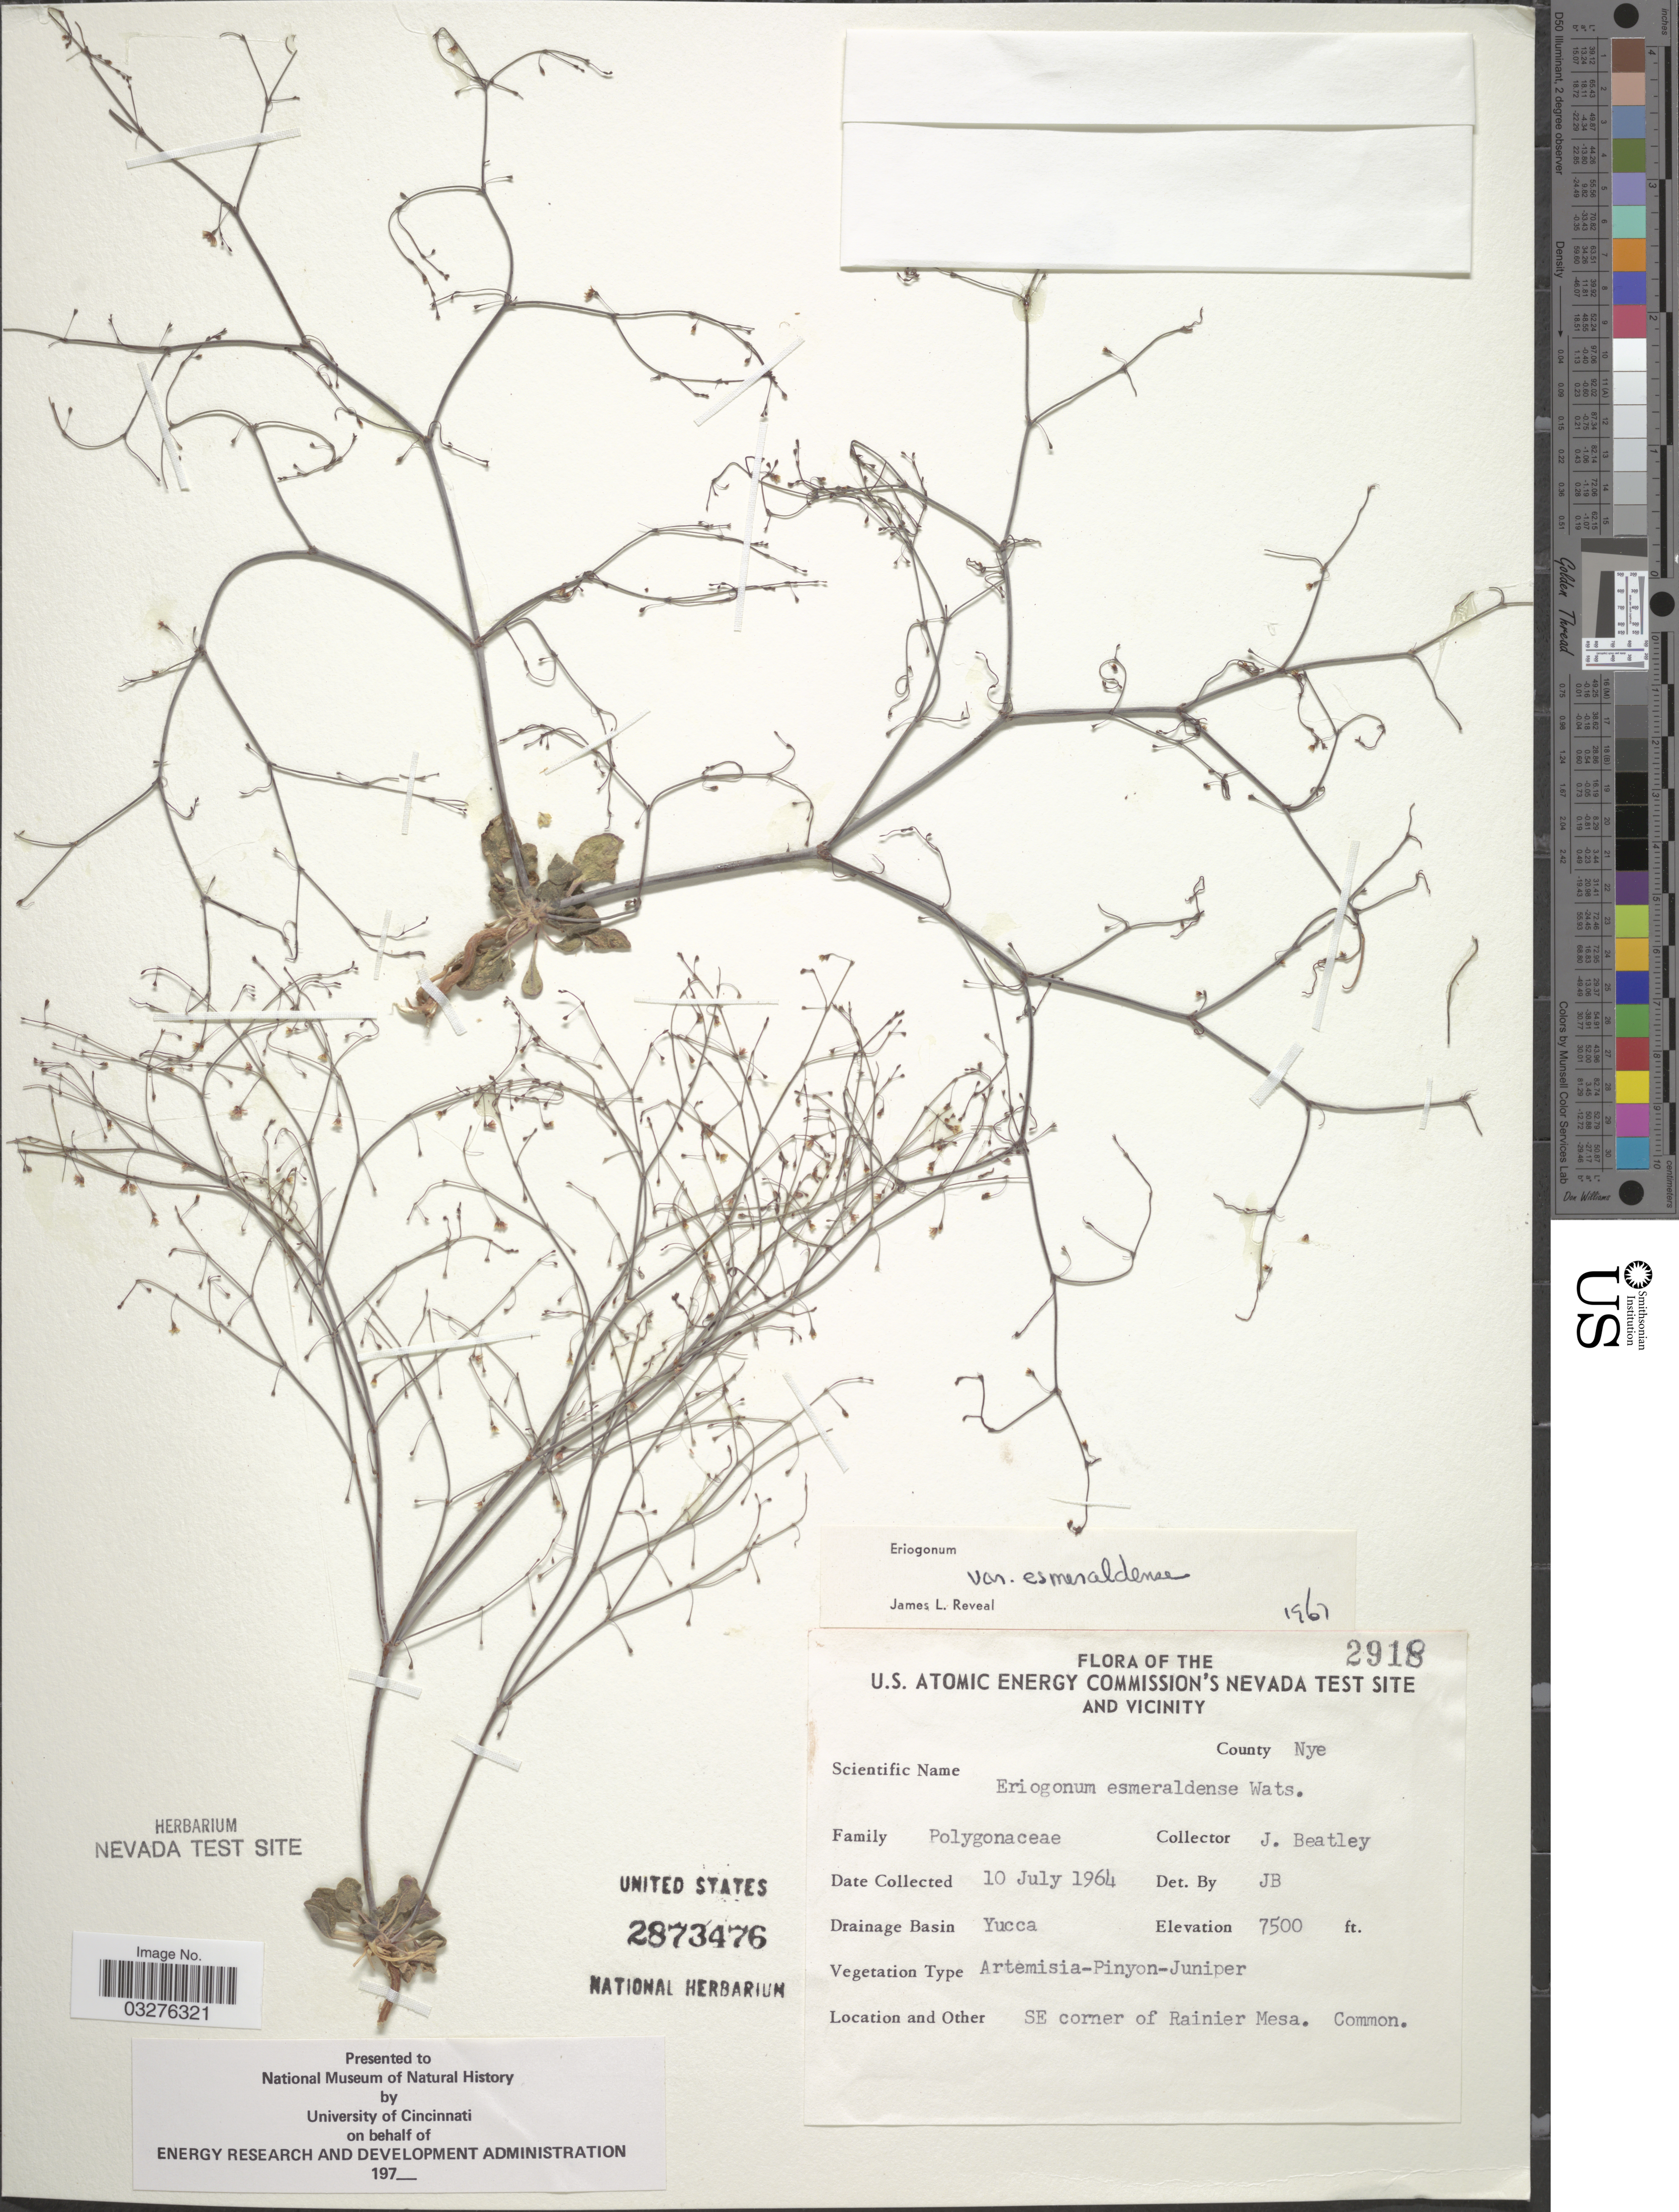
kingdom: Plantae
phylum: Tracheophyta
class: Magnoliopsida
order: Caryophyllales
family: Polygonaceae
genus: Eriogonum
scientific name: Eriogonum esmeraldense var. esmeraldense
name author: S. Watson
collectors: J. C. Beatley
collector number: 2918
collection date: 1964-07-10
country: United States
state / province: Nevada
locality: U.S. Atomic Energy Commission's Nevada Test Site and vicinity, County Nye, Drainage Basin Yucca, SE corner of Rainier Mesa.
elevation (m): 2286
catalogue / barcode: US 2873476